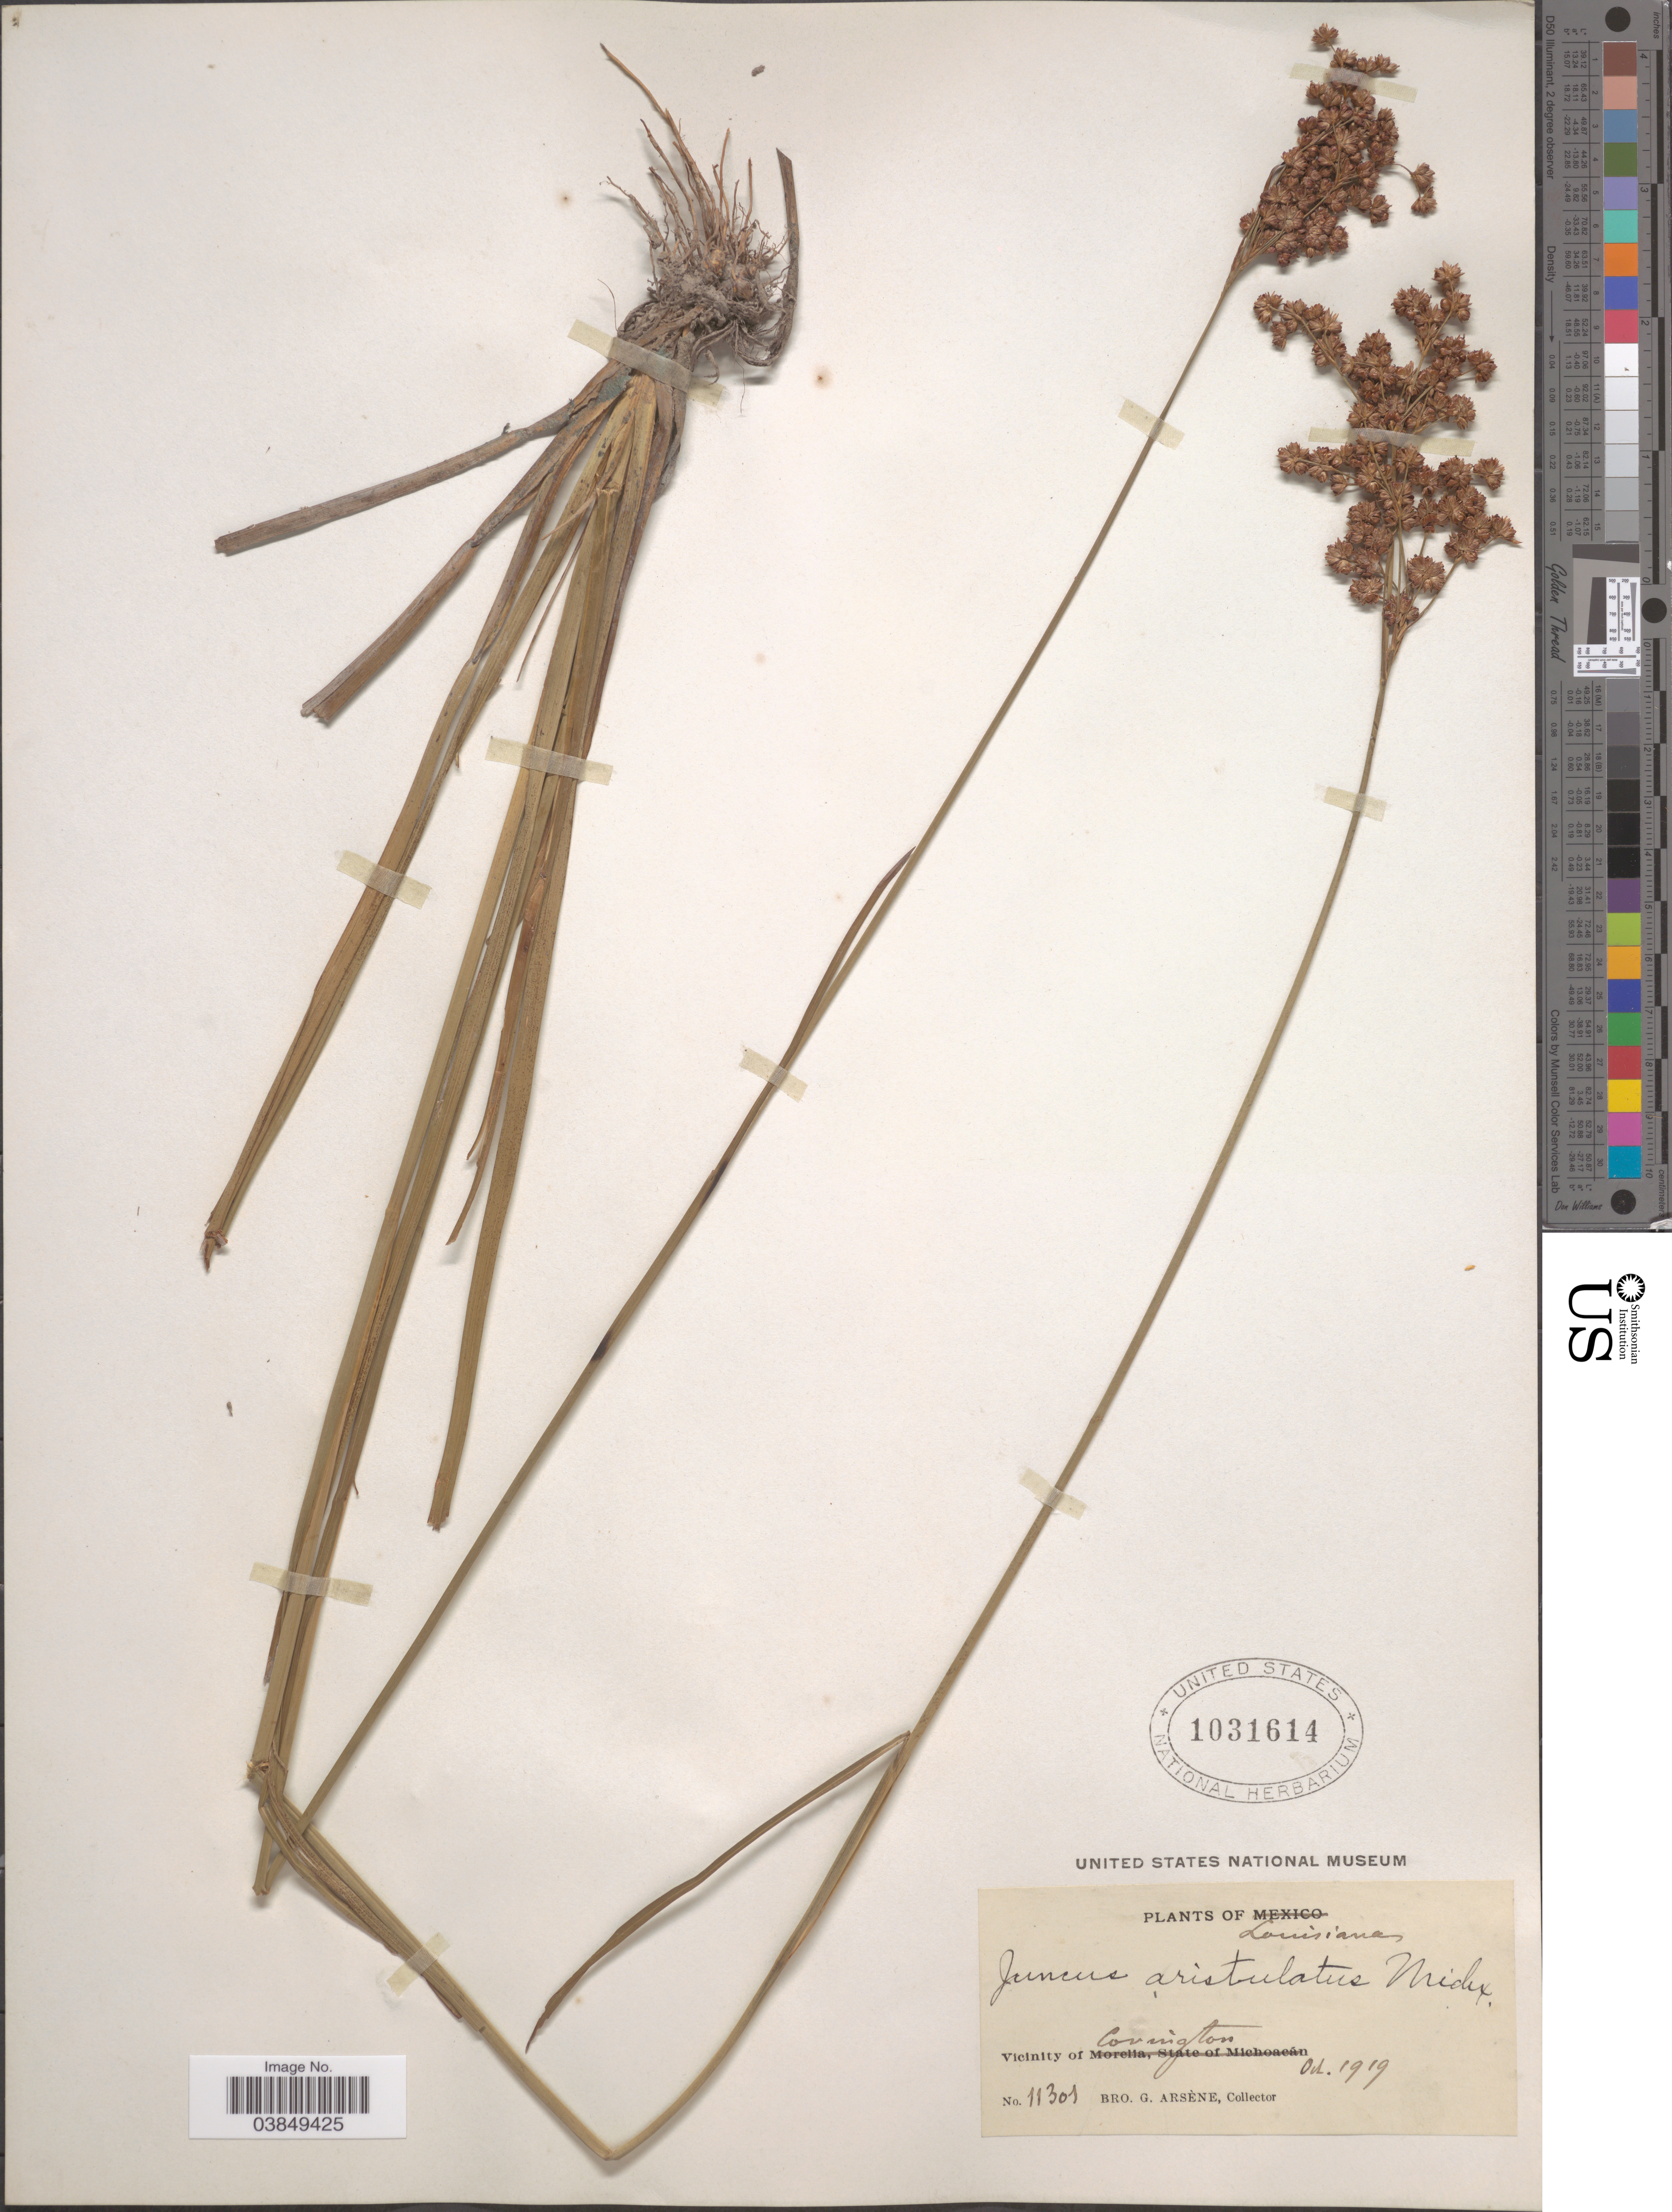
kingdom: Plantae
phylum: Tracheophyta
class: Liliopsida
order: Poales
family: Juncaceae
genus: Juncus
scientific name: Juncus aristulatus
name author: Michx.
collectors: Bro. G. Arsène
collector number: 11301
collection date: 1919-10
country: United States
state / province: Louisiana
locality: Vicinity of Covington.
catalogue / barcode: US 1031614